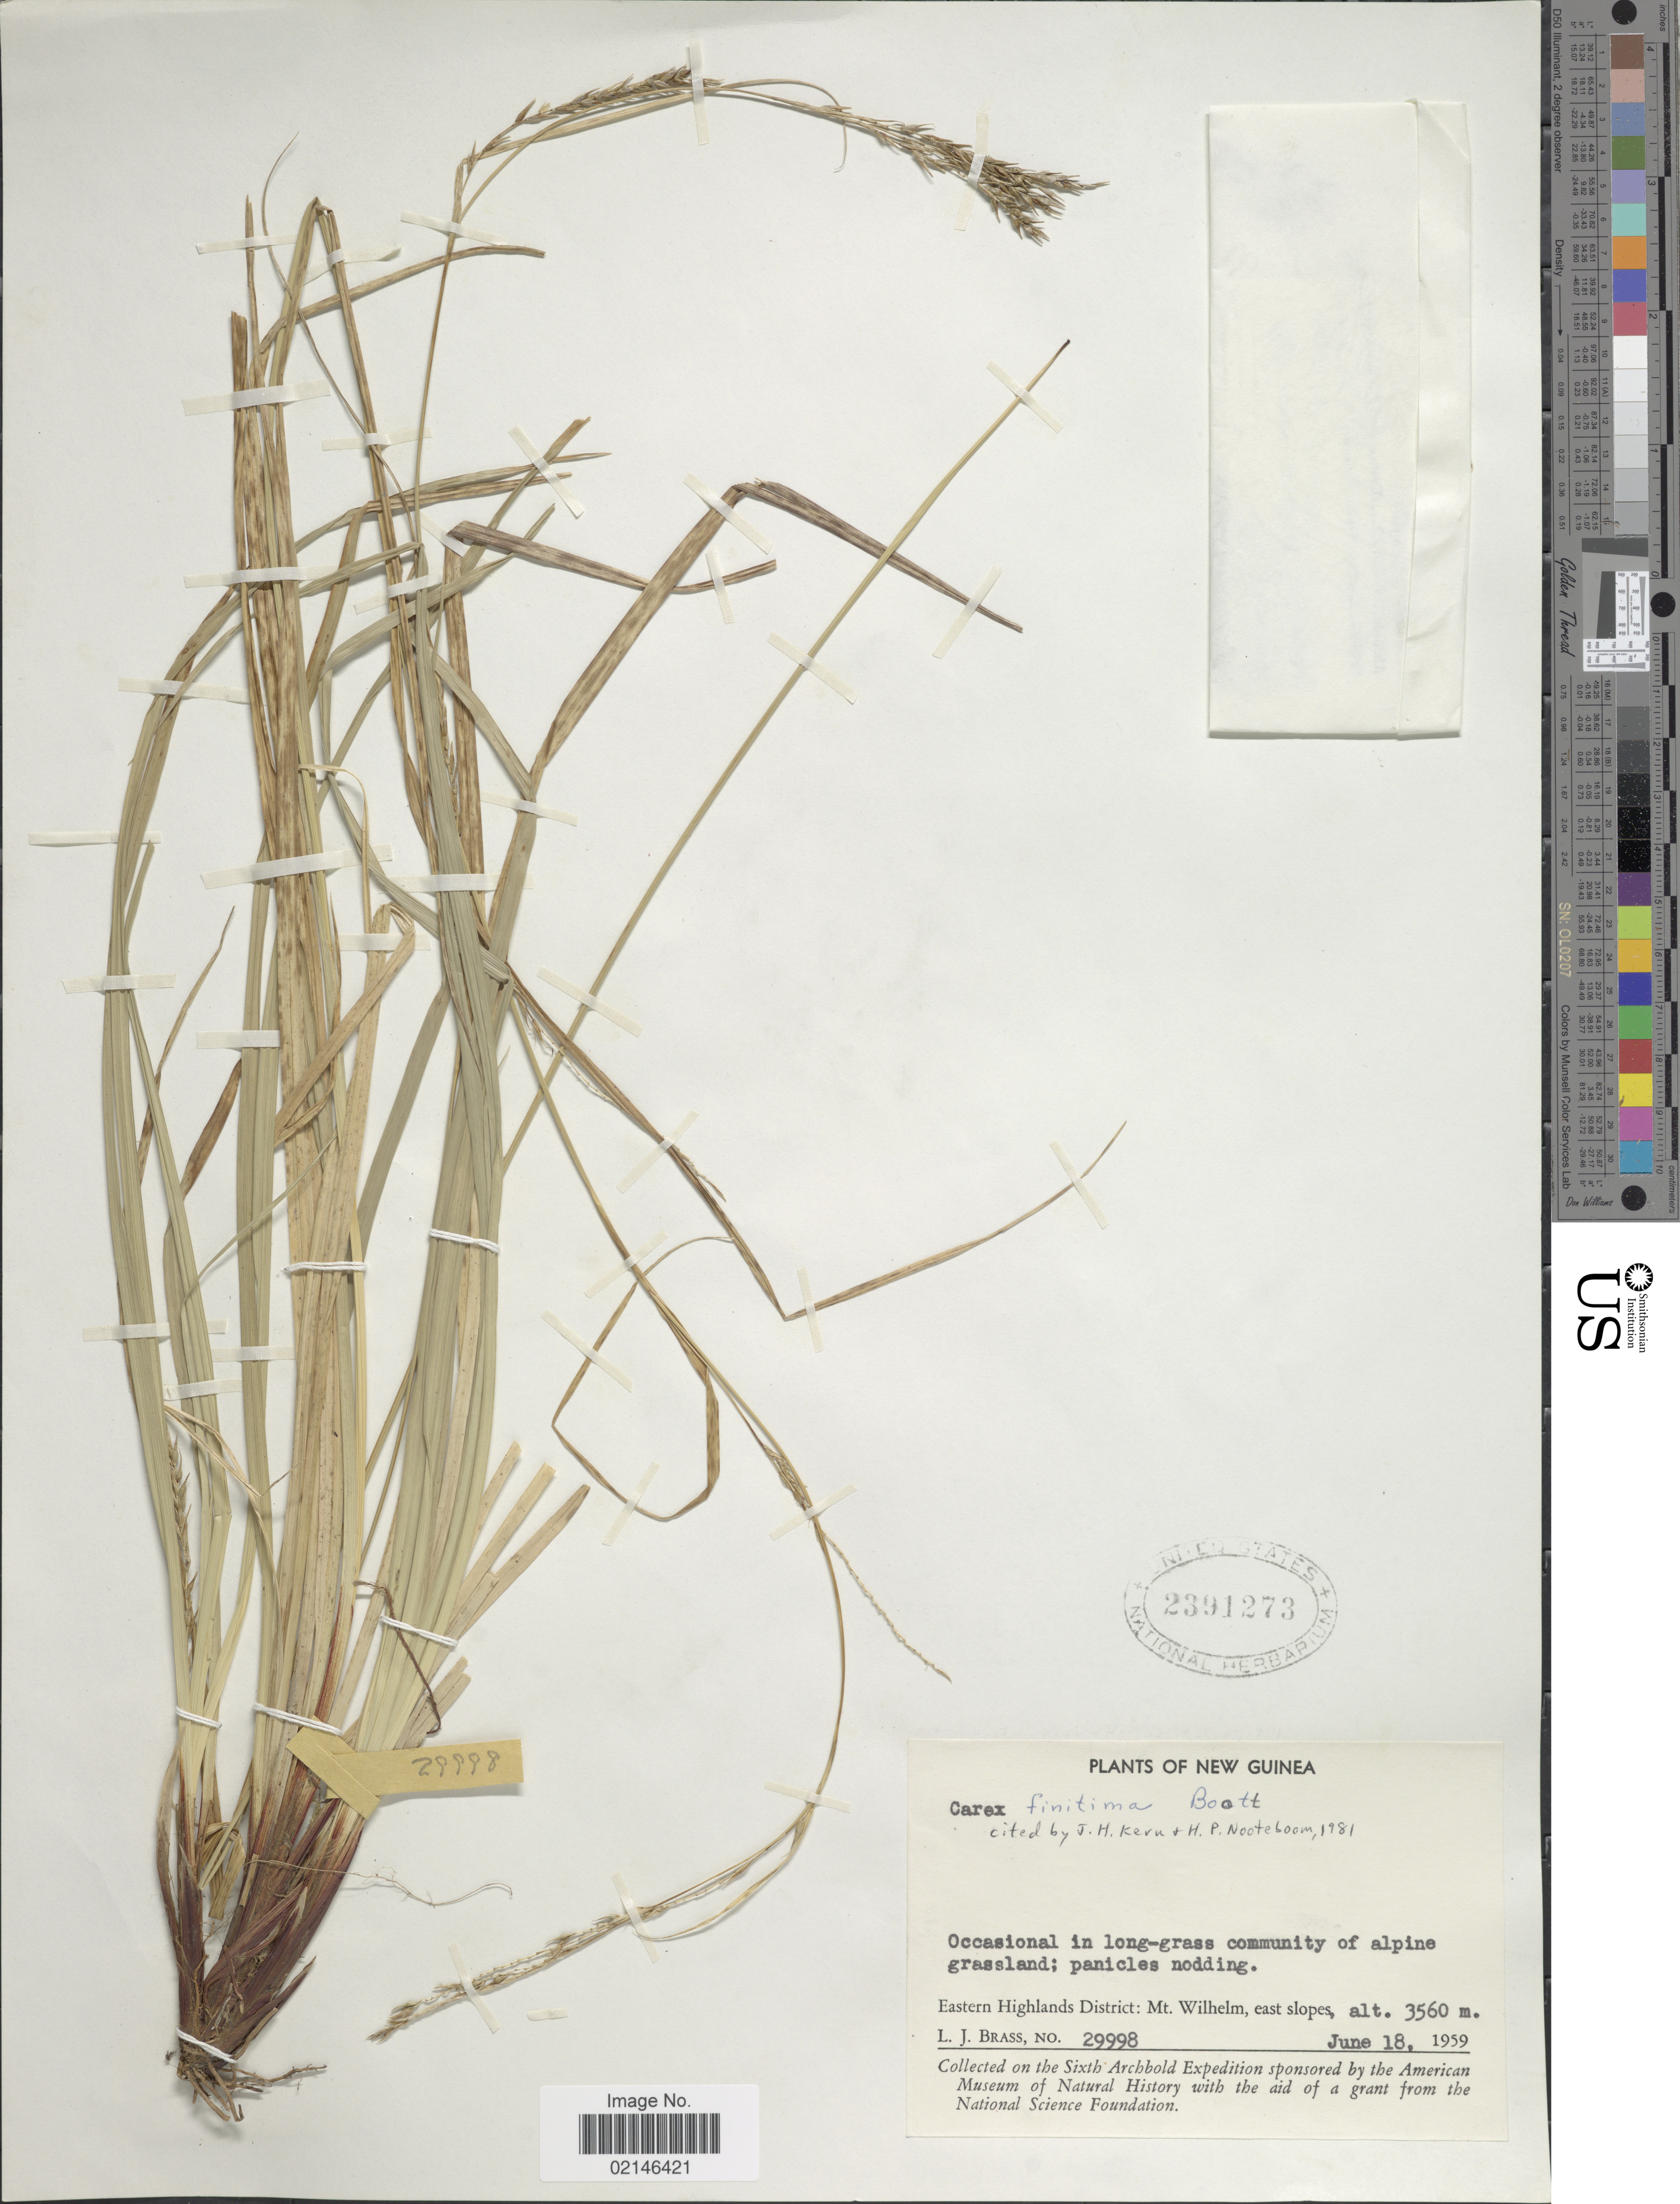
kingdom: Plantae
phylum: Tracheophyta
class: Liliopsida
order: Poales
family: Cyperaceae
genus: Carex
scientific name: Carex finitima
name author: Boott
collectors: L. J. Brass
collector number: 29998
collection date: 1959-06-18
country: Papua New Guinea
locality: New Guinea, Eastern Highlands District: Mt. Wilhelm, east slopes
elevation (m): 3560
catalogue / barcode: US 2391273